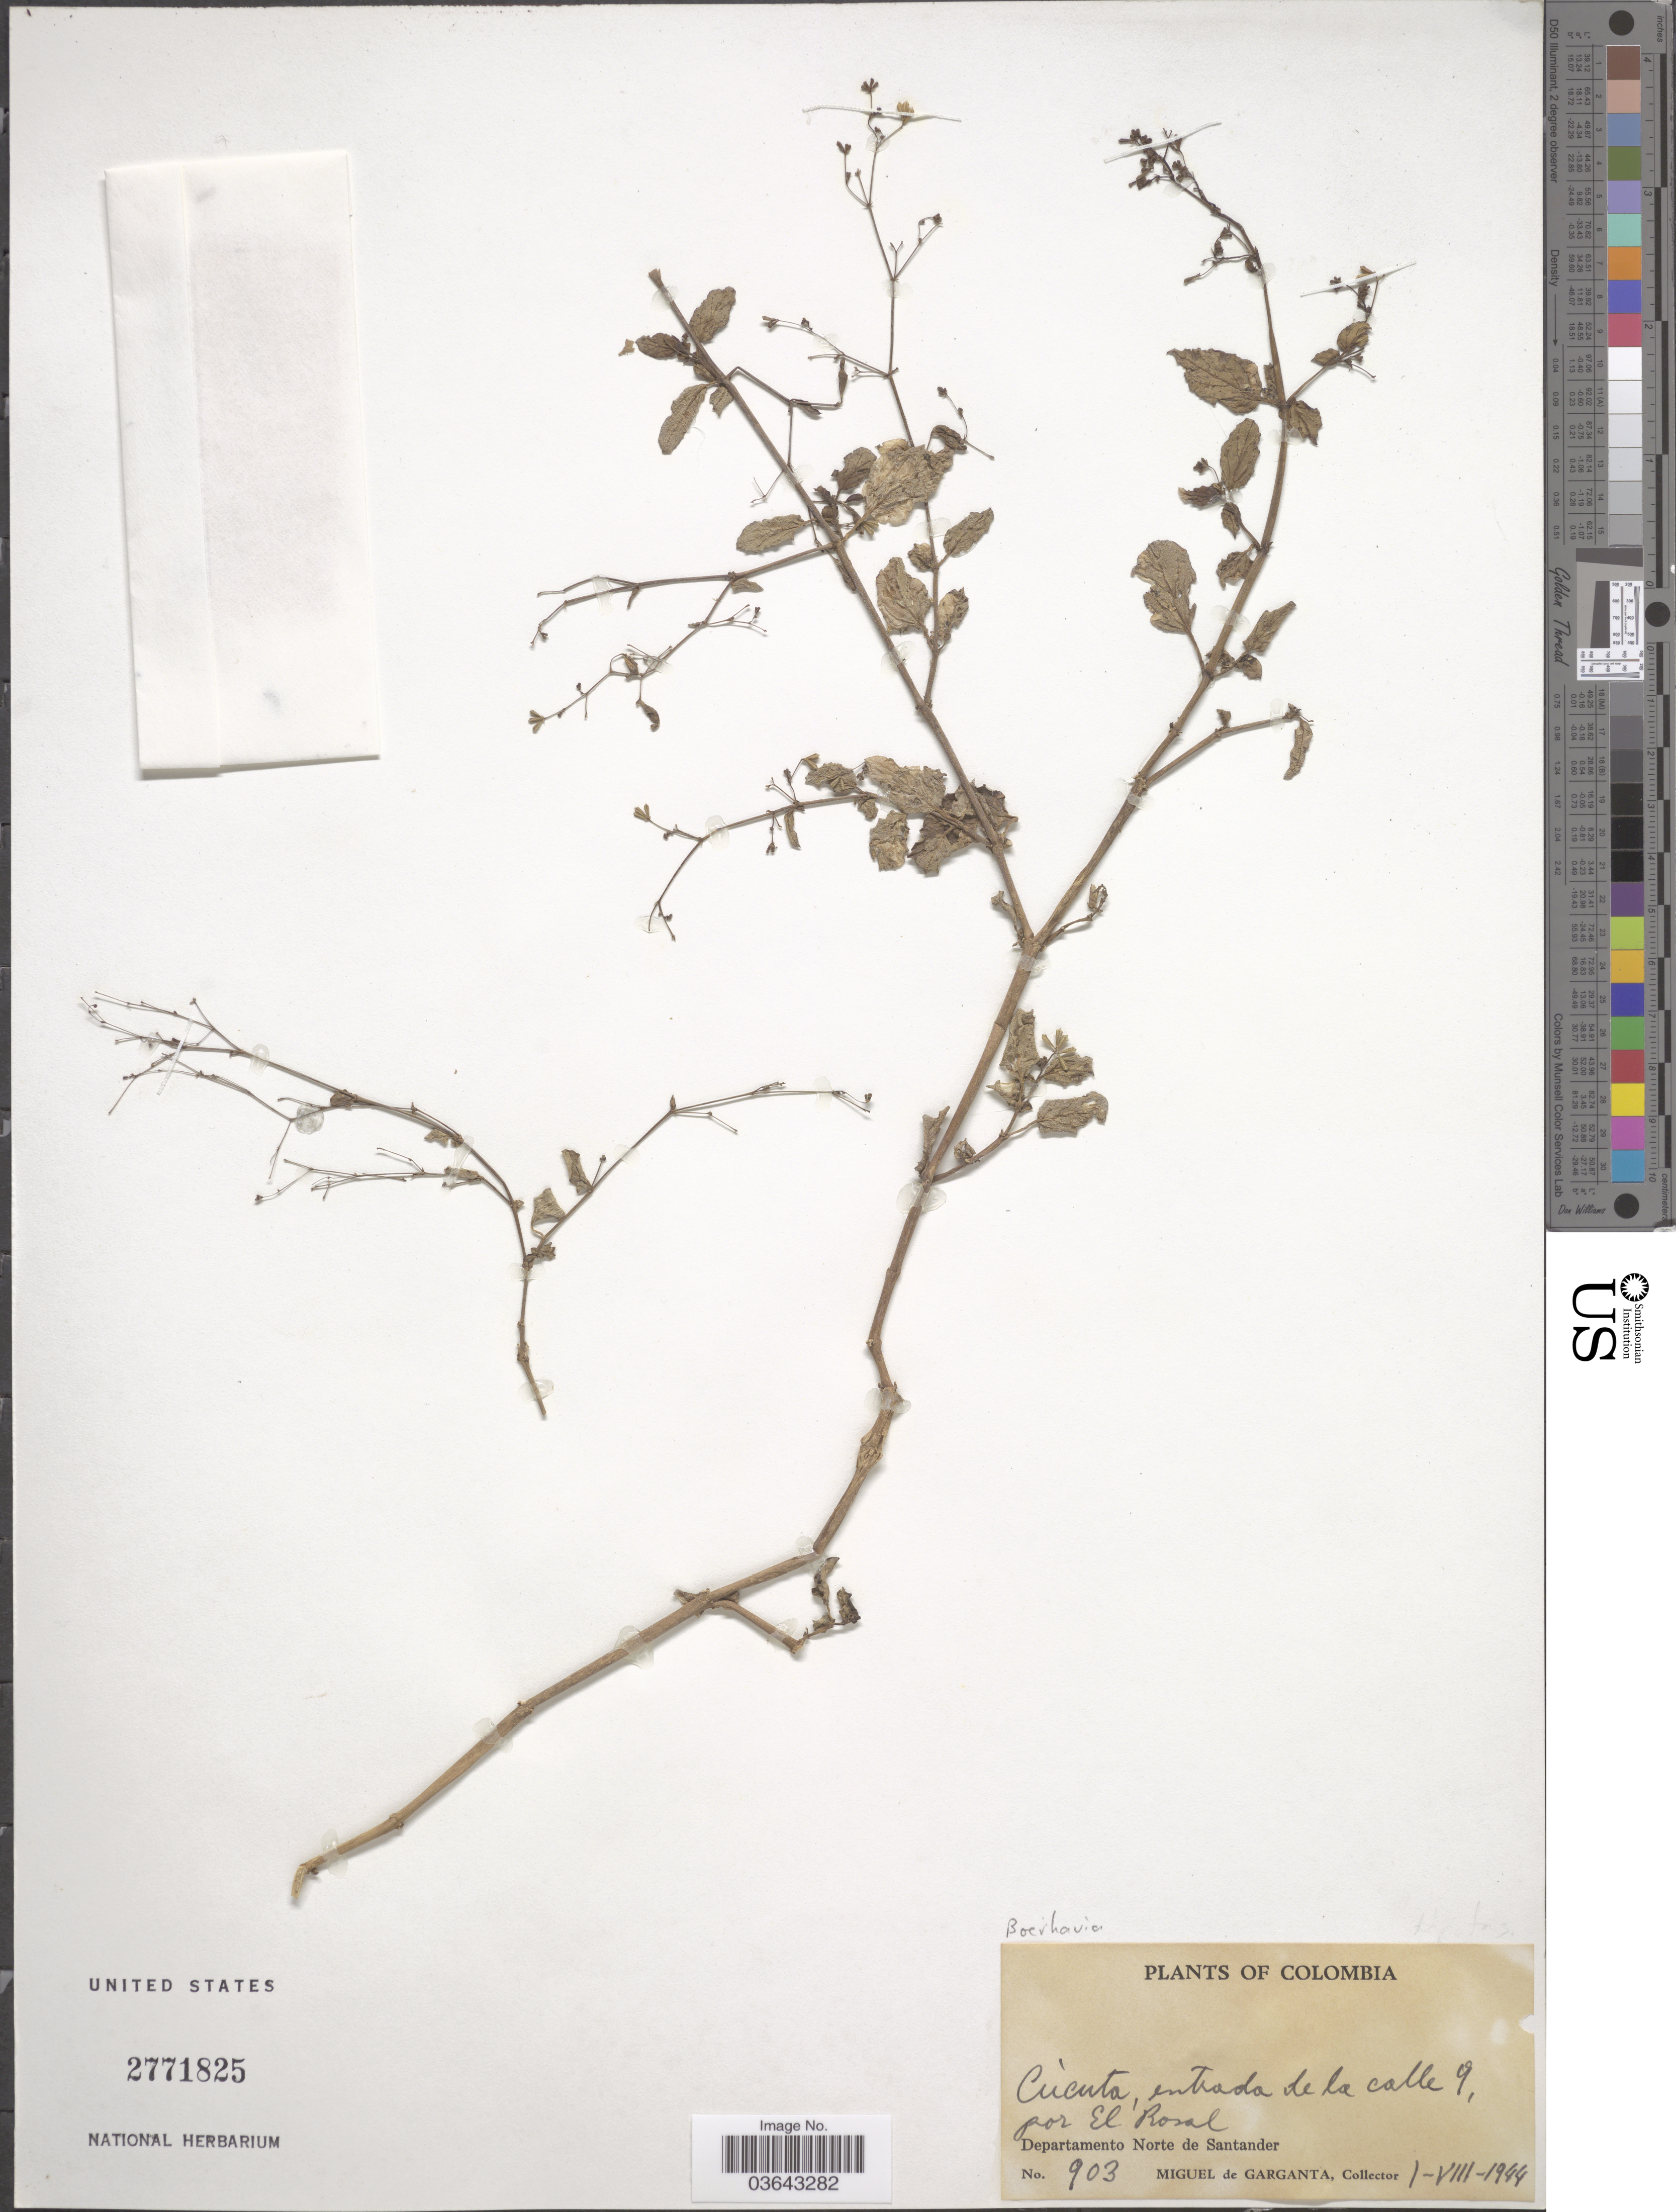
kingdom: Plantae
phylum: Tracheophyta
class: Magnoliopsida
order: Caryophyllales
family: Nyctaginaceae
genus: Boerhavia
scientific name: Boerhavia diffusa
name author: L.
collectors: M. Garganta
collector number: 903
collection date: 1944-08-01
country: Colombia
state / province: Norte de Santander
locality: Cùcuta, entrada de la calle 9, por El Rosal. Departamento Norte de Santander.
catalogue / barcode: US 2771825